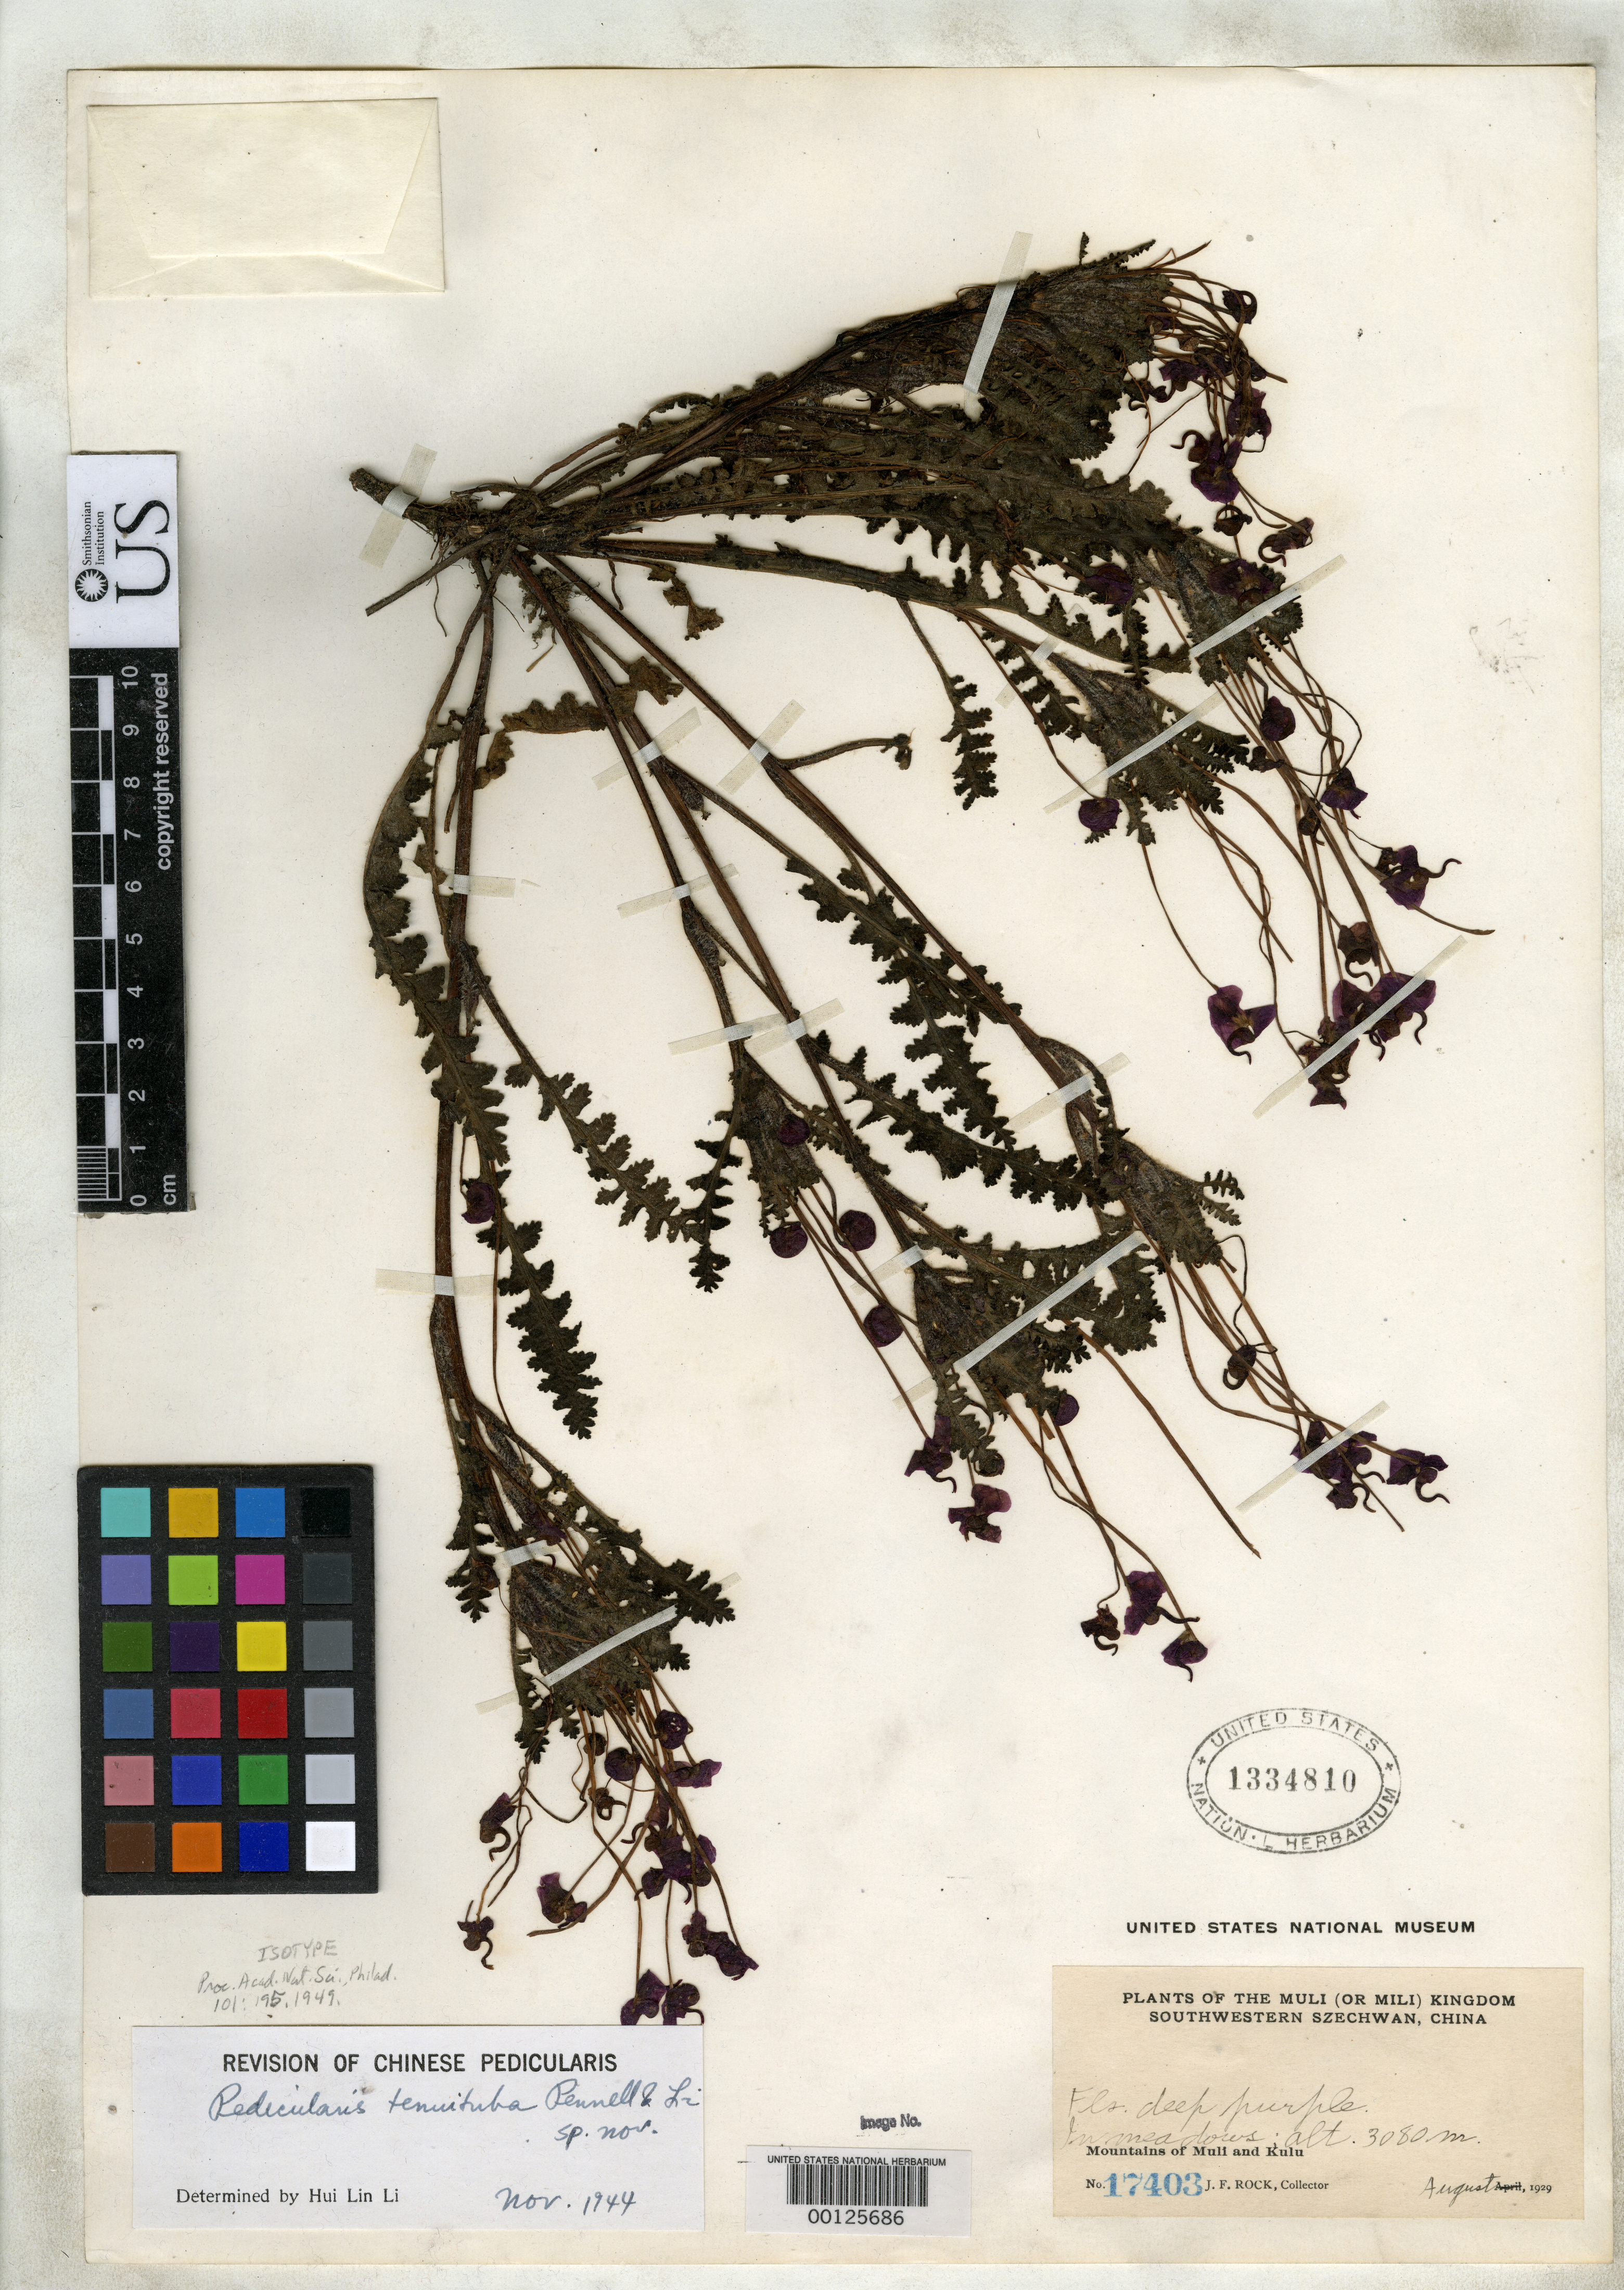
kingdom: Plantae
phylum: Tracheophyta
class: Magnoliopsida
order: Lamiales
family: Orobanchaceae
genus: Pedicularis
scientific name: Pedicularis tenuituba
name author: Pennell & H.L. Li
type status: Isotype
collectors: J. F. Rock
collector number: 17403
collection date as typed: Aug 1929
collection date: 1929-08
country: China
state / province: Sichuan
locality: Mts. of Muli and Kulu.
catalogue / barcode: US 1334810